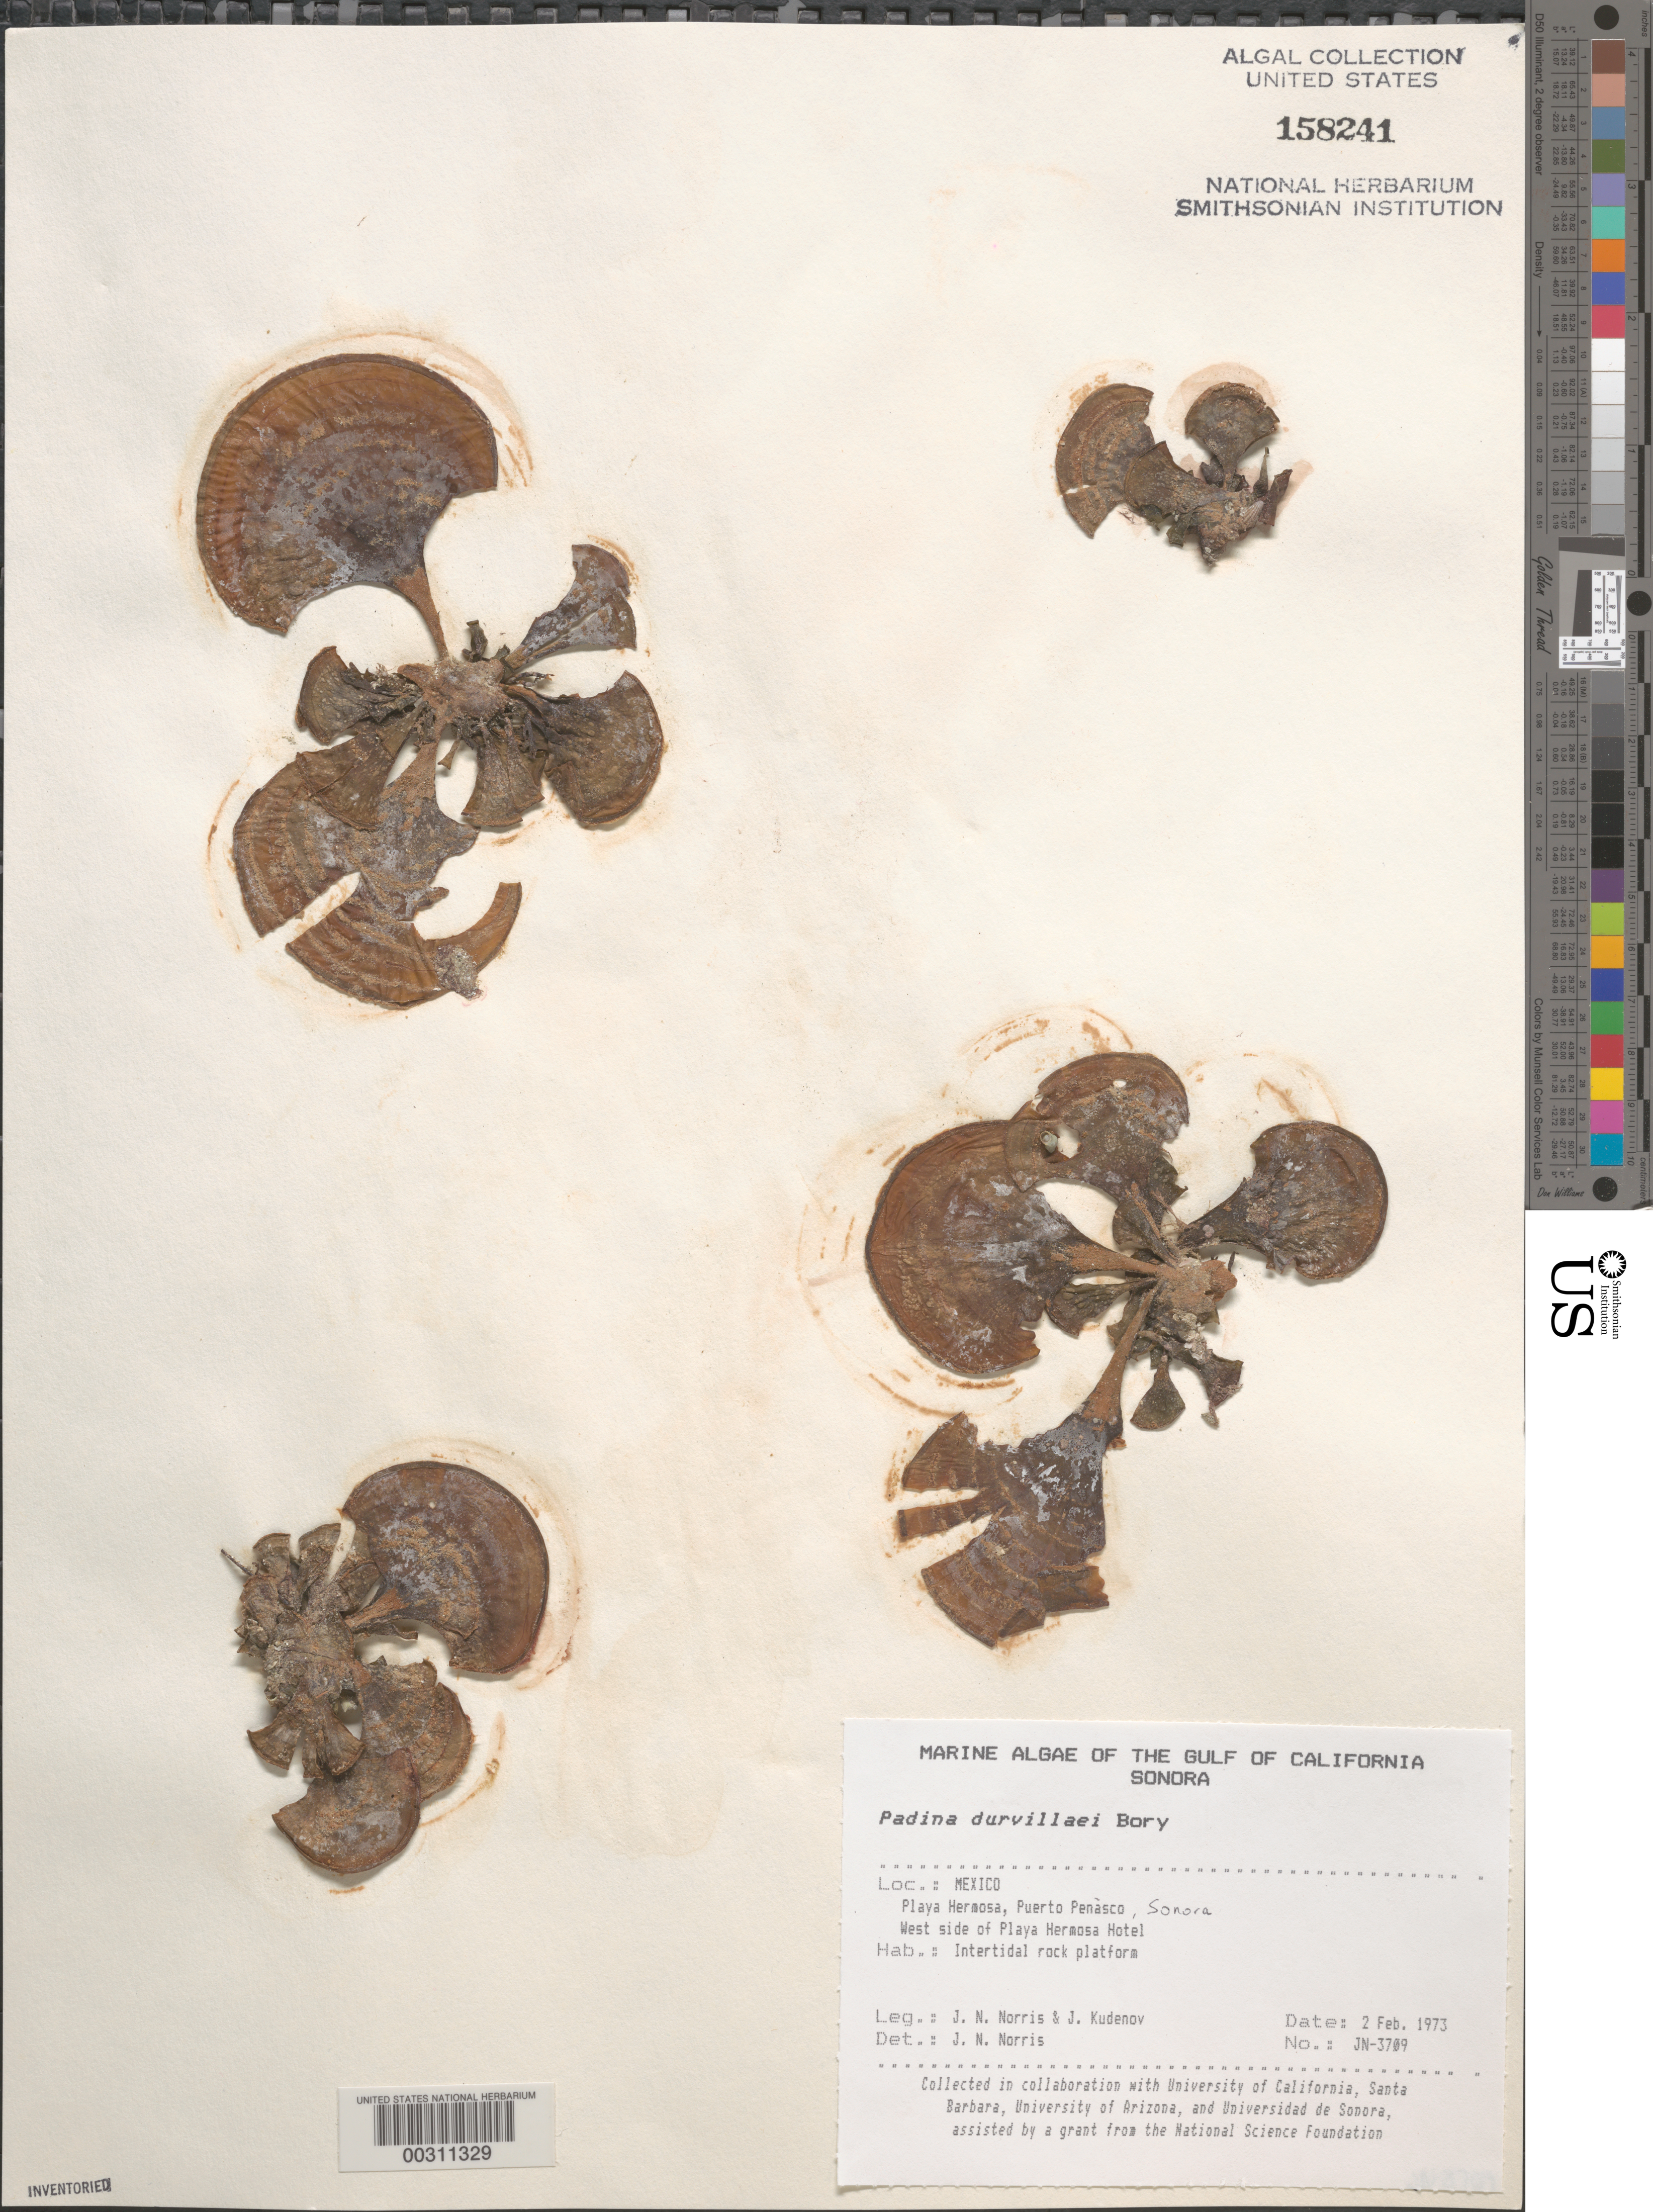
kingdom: Chromista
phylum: Ochrophyta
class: Phaeophyceae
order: Dictyotales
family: Dictyotaceae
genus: Padina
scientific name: Padina durvillaei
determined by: Norris, James N.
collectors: J. N. Norris & J. Kudenov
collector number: JN-3709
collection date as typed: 02 Feb 1973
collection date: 1973-02-02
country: Mexico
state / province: Sonora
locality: Playa Hermosa, Puerto Penasco, Playa Hermosa Hotel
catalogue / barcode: US 158241